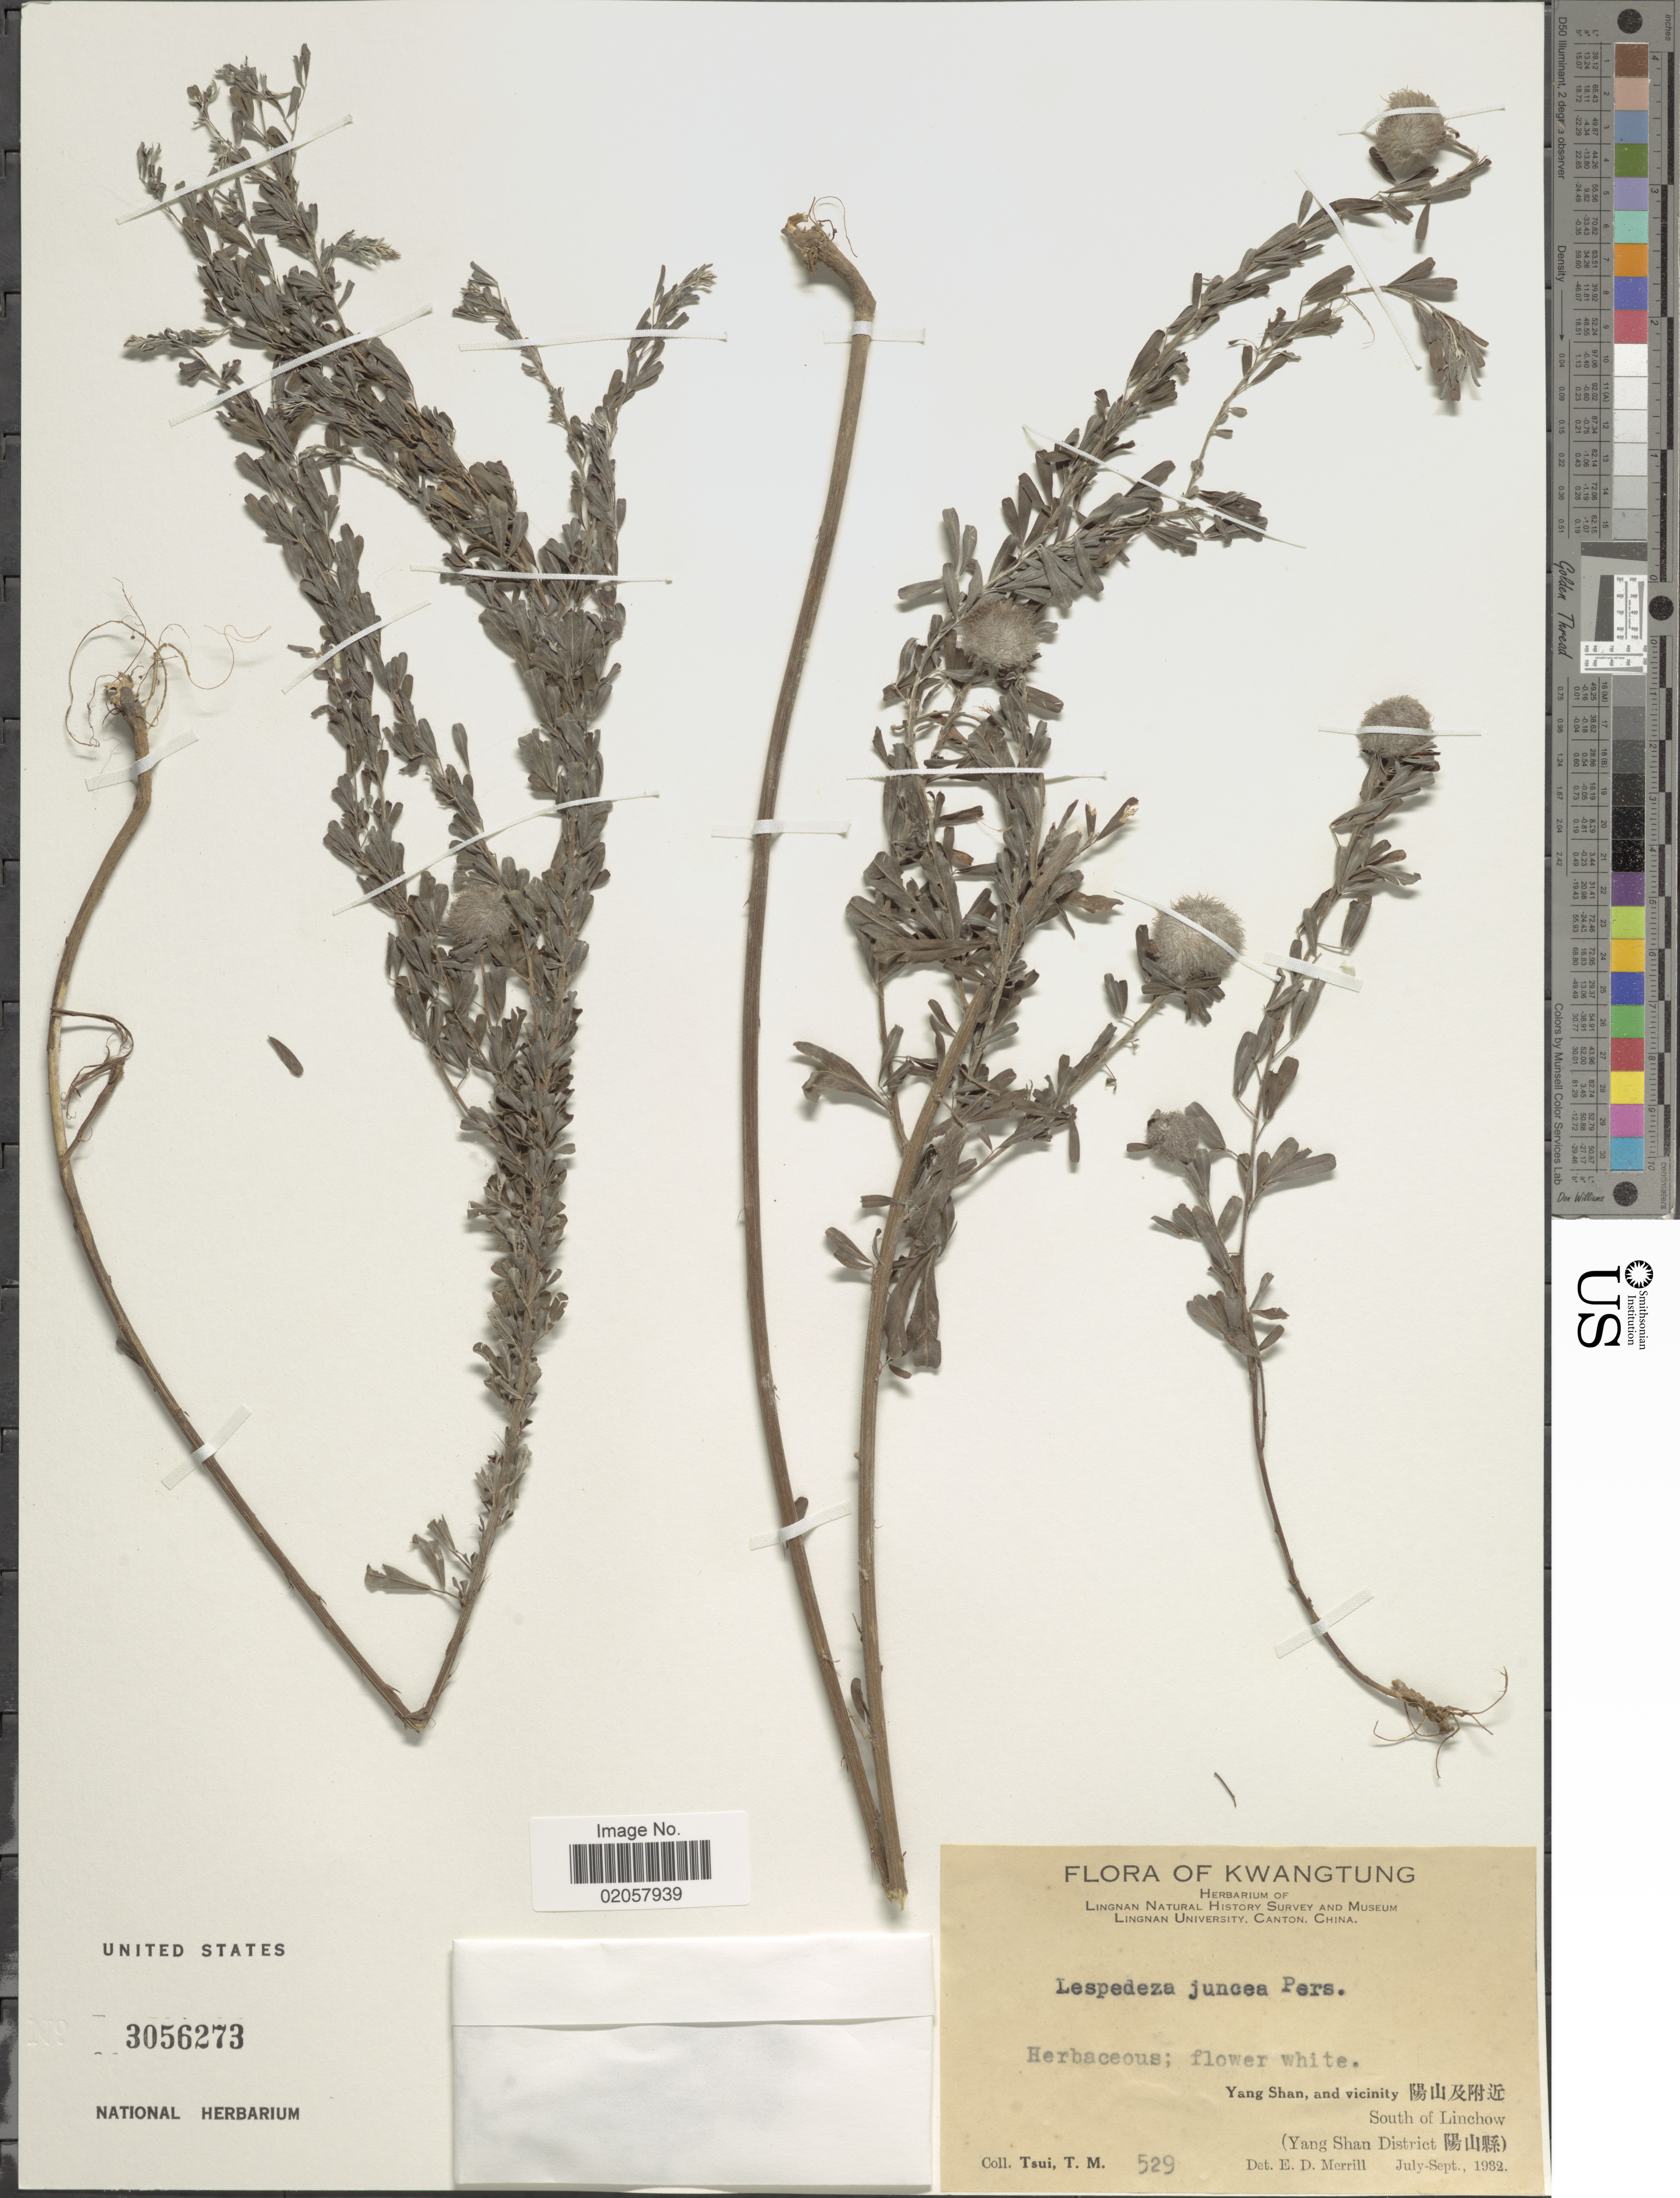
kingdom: Plantae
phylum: Tracheophyta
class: Magnoliopsida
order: Fabales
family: Fabaceae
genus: Lespedeza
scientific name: Lespedeza cuneata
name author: (Dum. Cours.) G. Don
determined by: Strong, Mark T., (BOT), Smithsonian Institution - National Museum of Natural History (UNITED STATES)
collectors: T. Tsui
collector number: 529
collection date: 1932-07/1932-09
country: China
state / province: Guangdong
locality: Kwangtung, YangShan, and vicinity, south of Linchow (YangShan District)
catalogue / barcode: US 3056273